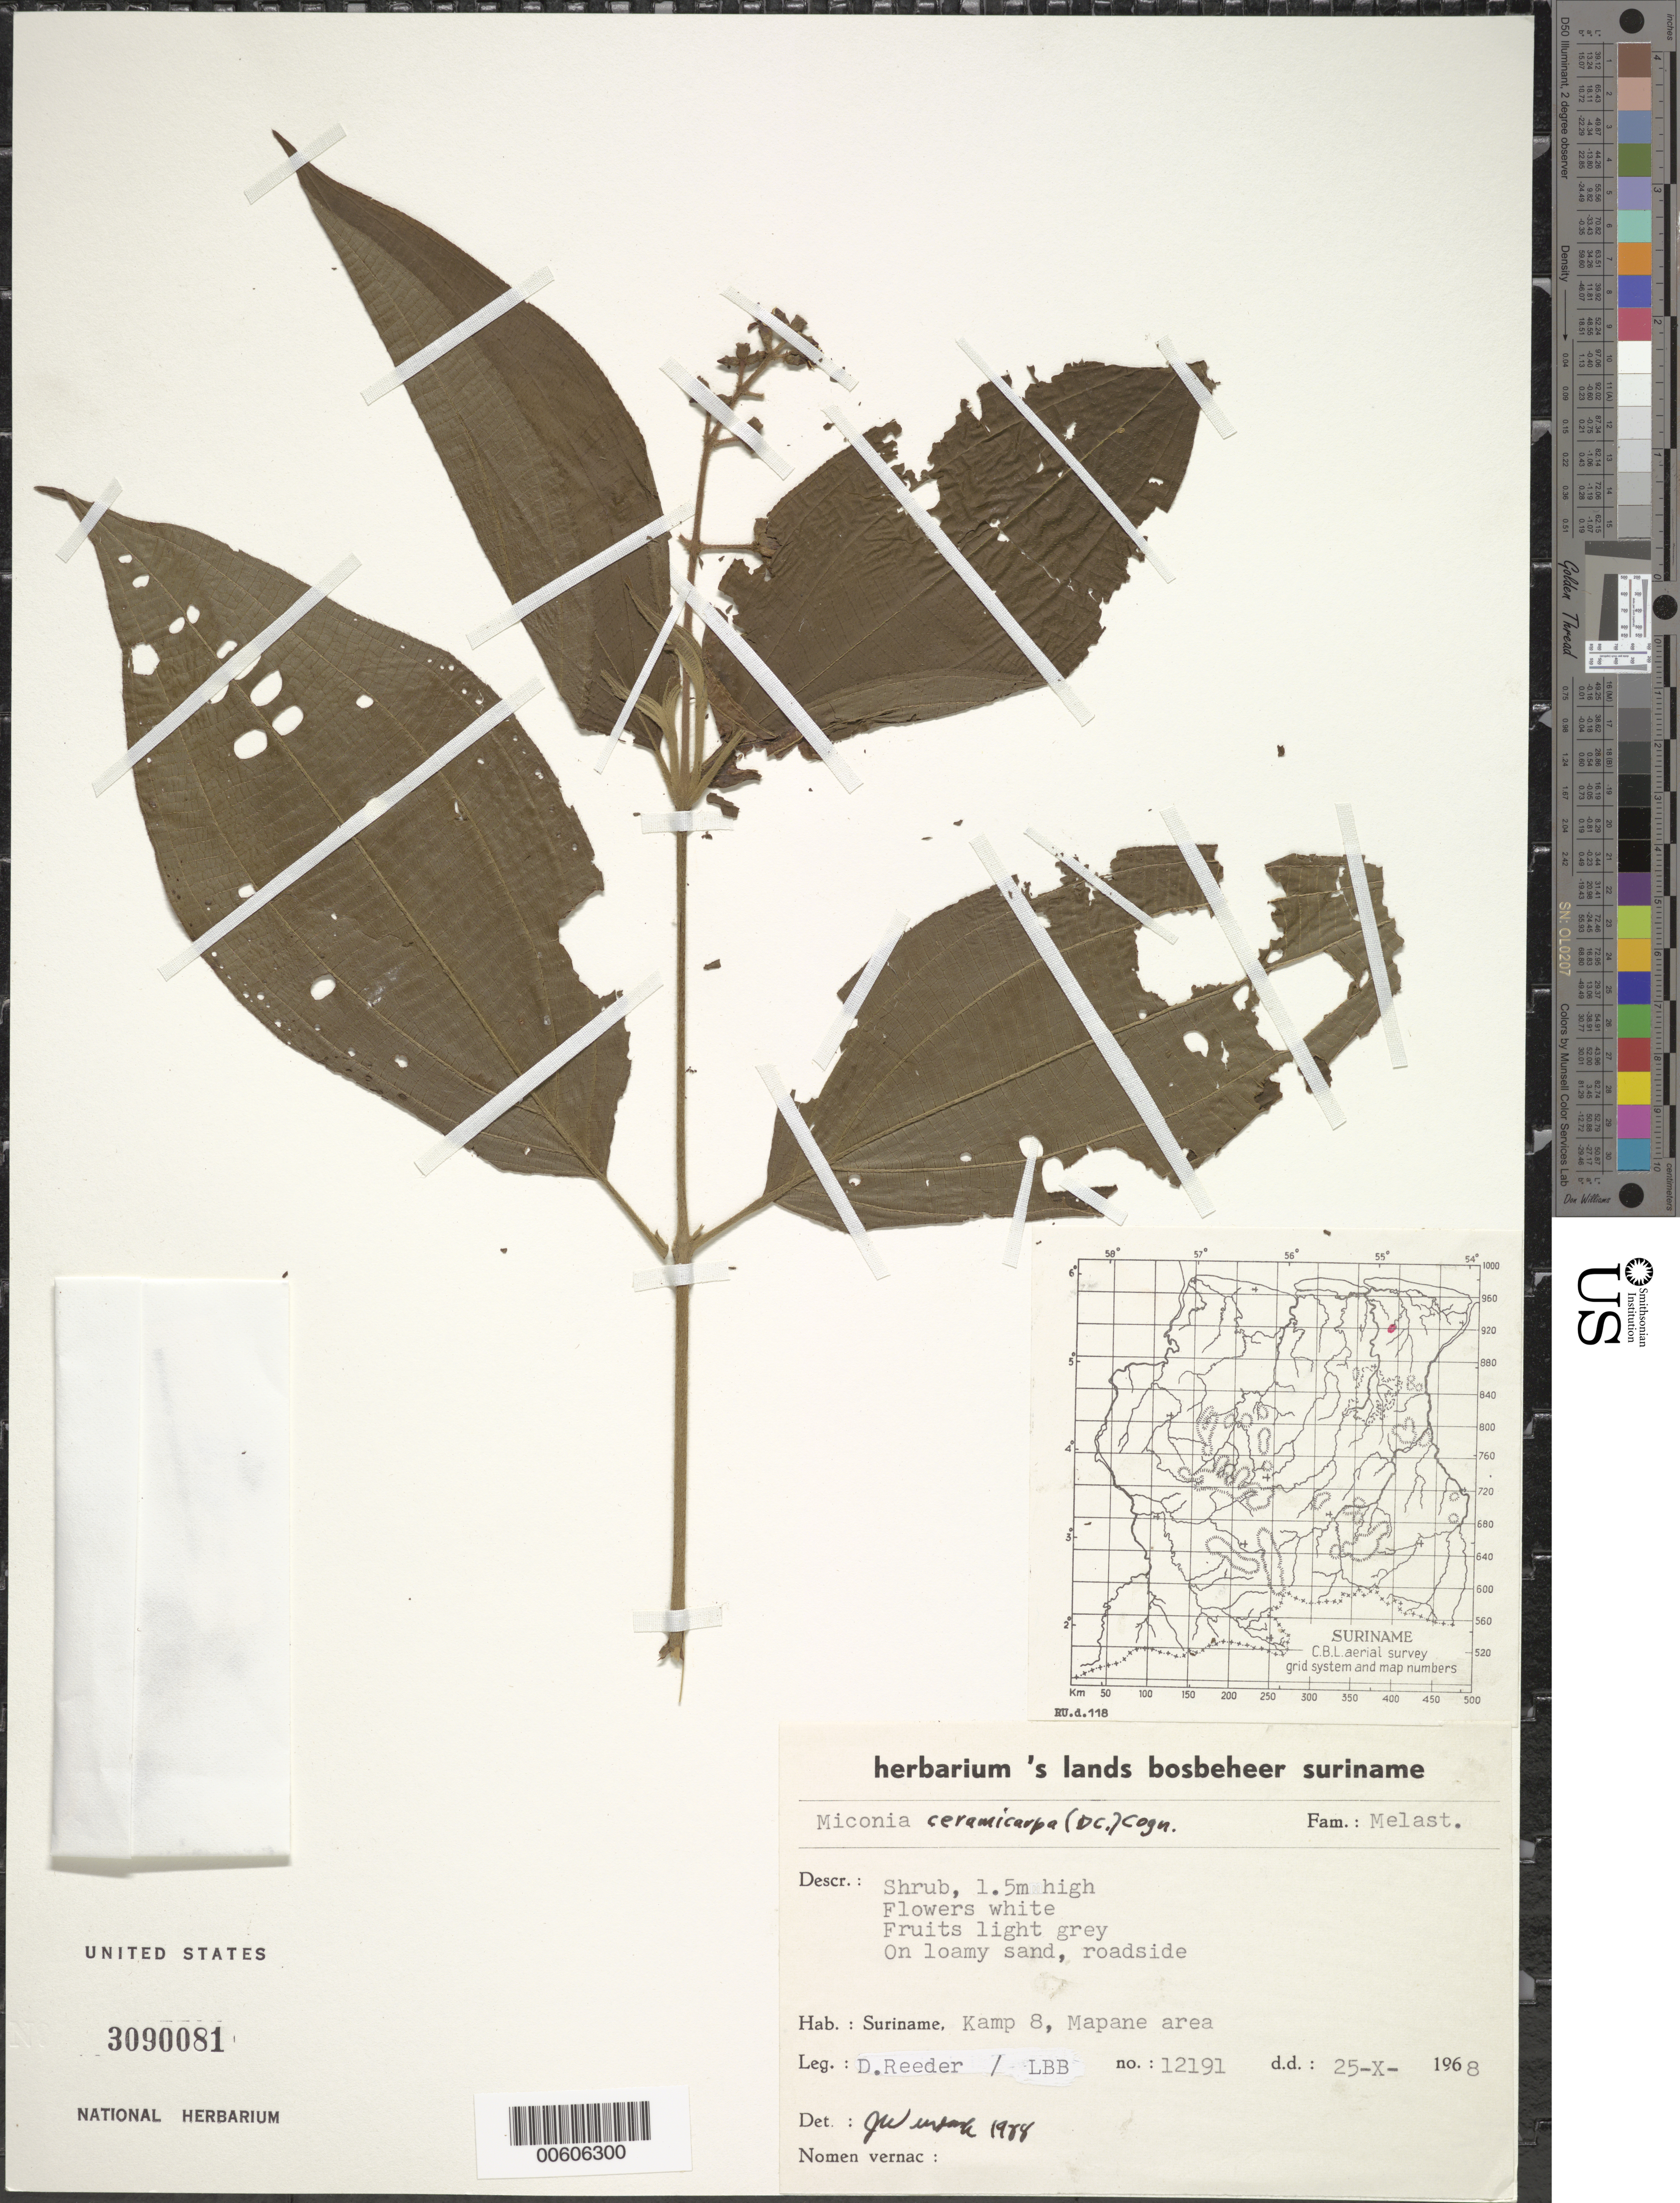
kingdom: Plantae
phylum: Tracheophyta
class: Magnoliopsida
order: Myrtales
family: Melastomataceae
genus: Miconia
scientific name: Miconia ceramicarpa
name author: (DC.) Cogn.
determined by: Wurdack, John J., (US), US (UNITED STATES)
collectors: D. Reeder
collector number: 12191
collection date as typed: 25-Oct-68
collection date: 1968-10-25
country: Suriname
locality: Jodensavanne-Mapane kreek area, Kamp 8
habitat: Loamy sand, roadside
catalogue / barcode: US 3090081